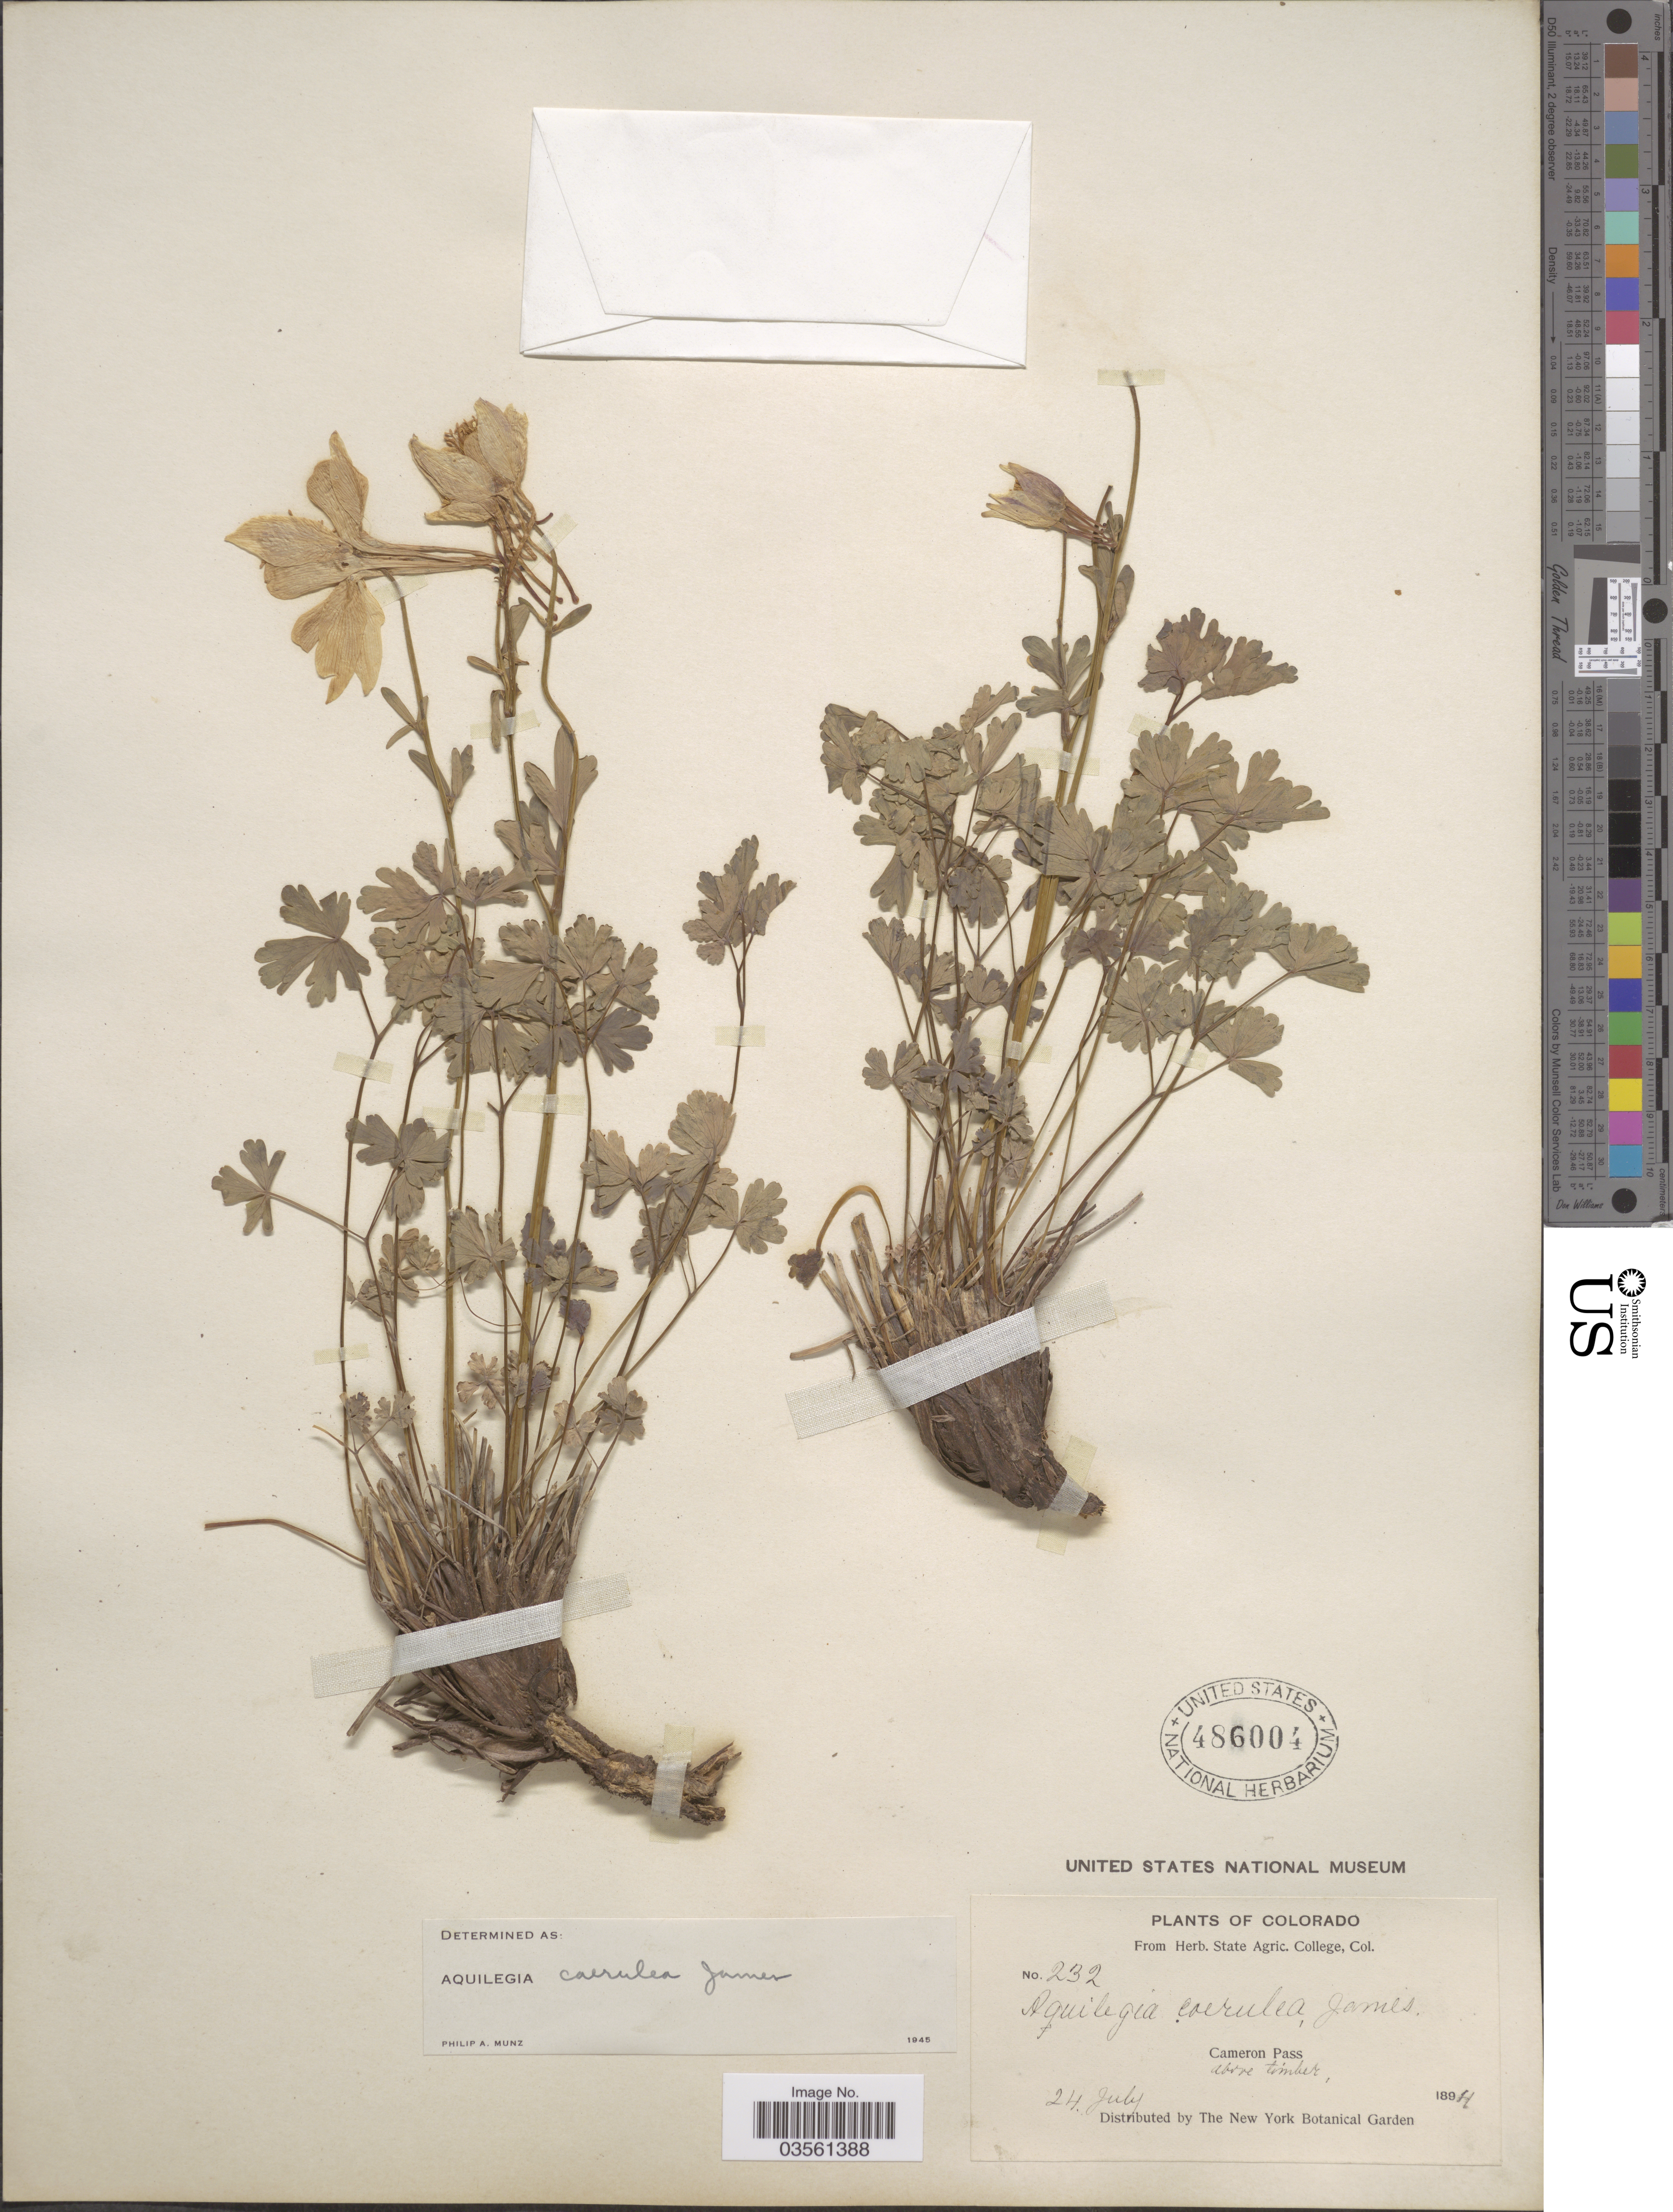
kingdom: Plantae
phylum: Tracheophyta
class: Magnoliopsida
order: Ranunculales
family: Ranunculaceae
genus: Aquilegia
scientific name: Aquilegia coerulea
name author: E. James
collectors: New York Botanical Gardens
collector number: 232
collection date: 1894-07-24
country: United States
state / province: Colorado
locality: Cameron Pass. Above timber.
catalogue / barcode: US 486004